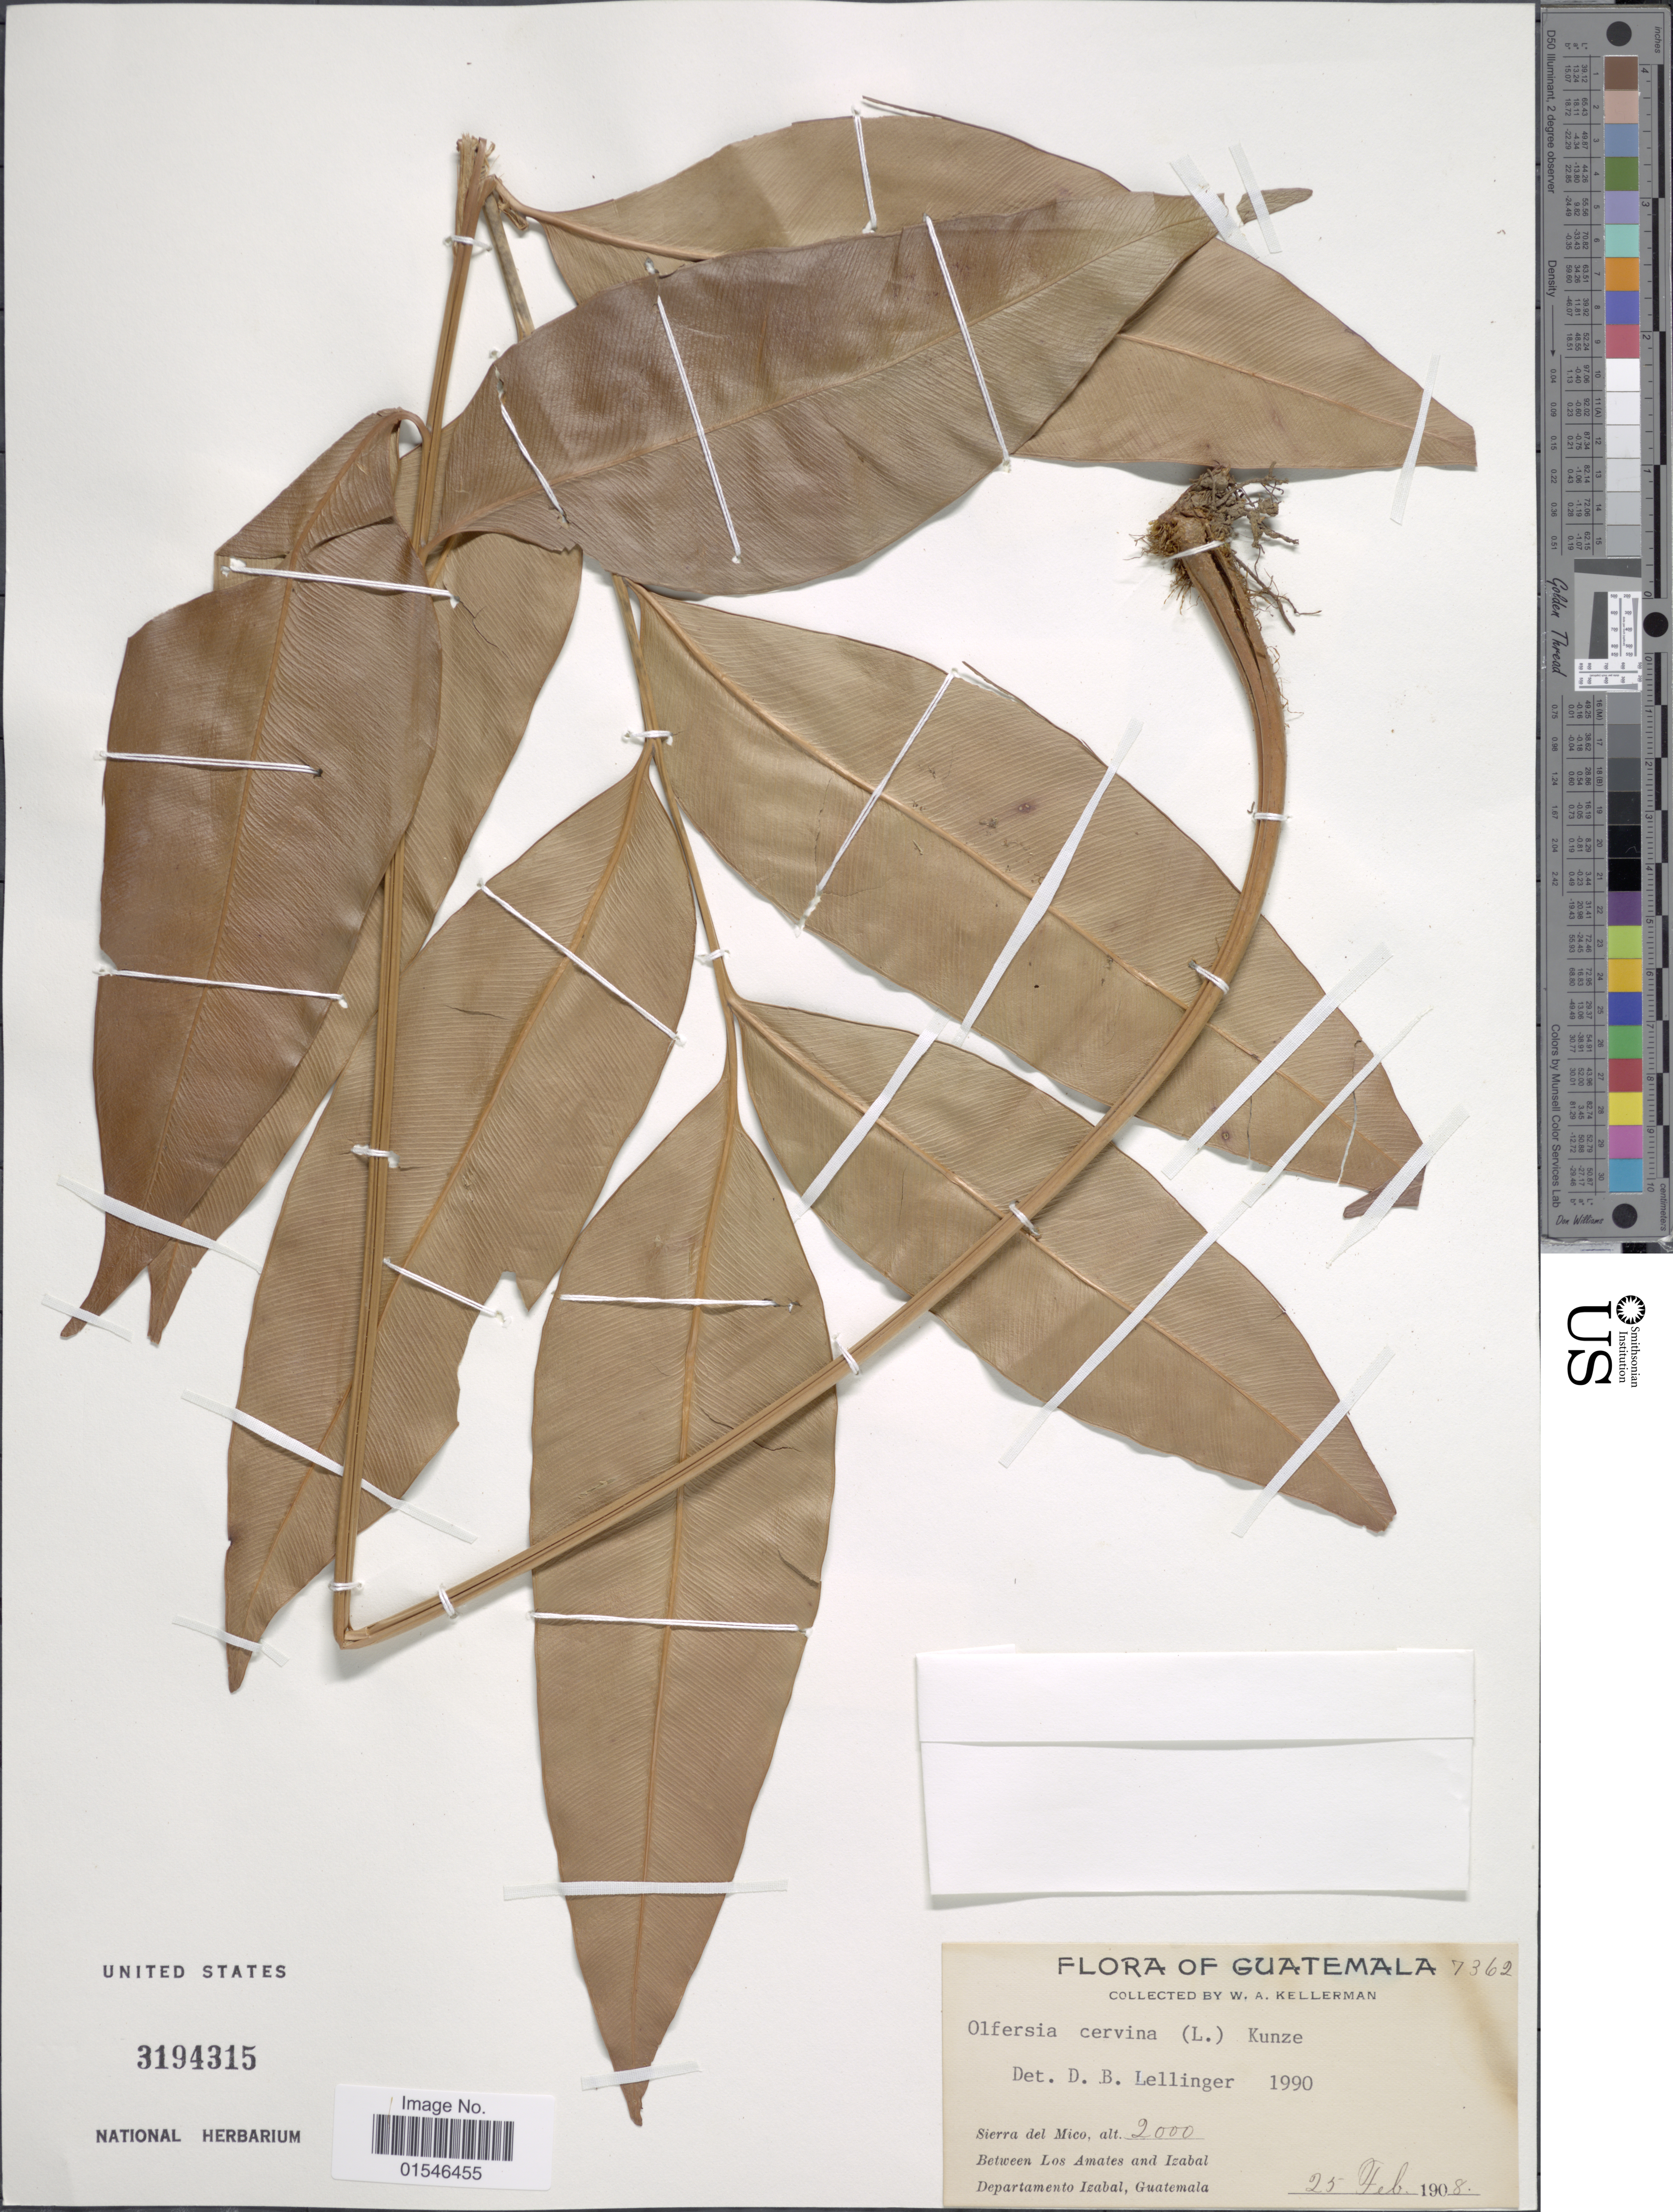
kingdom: Plantae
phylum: Tracheophyta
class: Polypodiopsida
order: Polypodiales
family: Dryopteridaceae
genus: Olfersia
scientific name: Olfersia cervina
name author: (L.) Kunze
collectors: W. Kellerman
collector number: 7362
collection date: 1908-02-25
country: Guatemala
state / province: Izabal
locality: Sierra del Mico. Between Los Amates and Izabal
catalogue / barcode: US 3194315